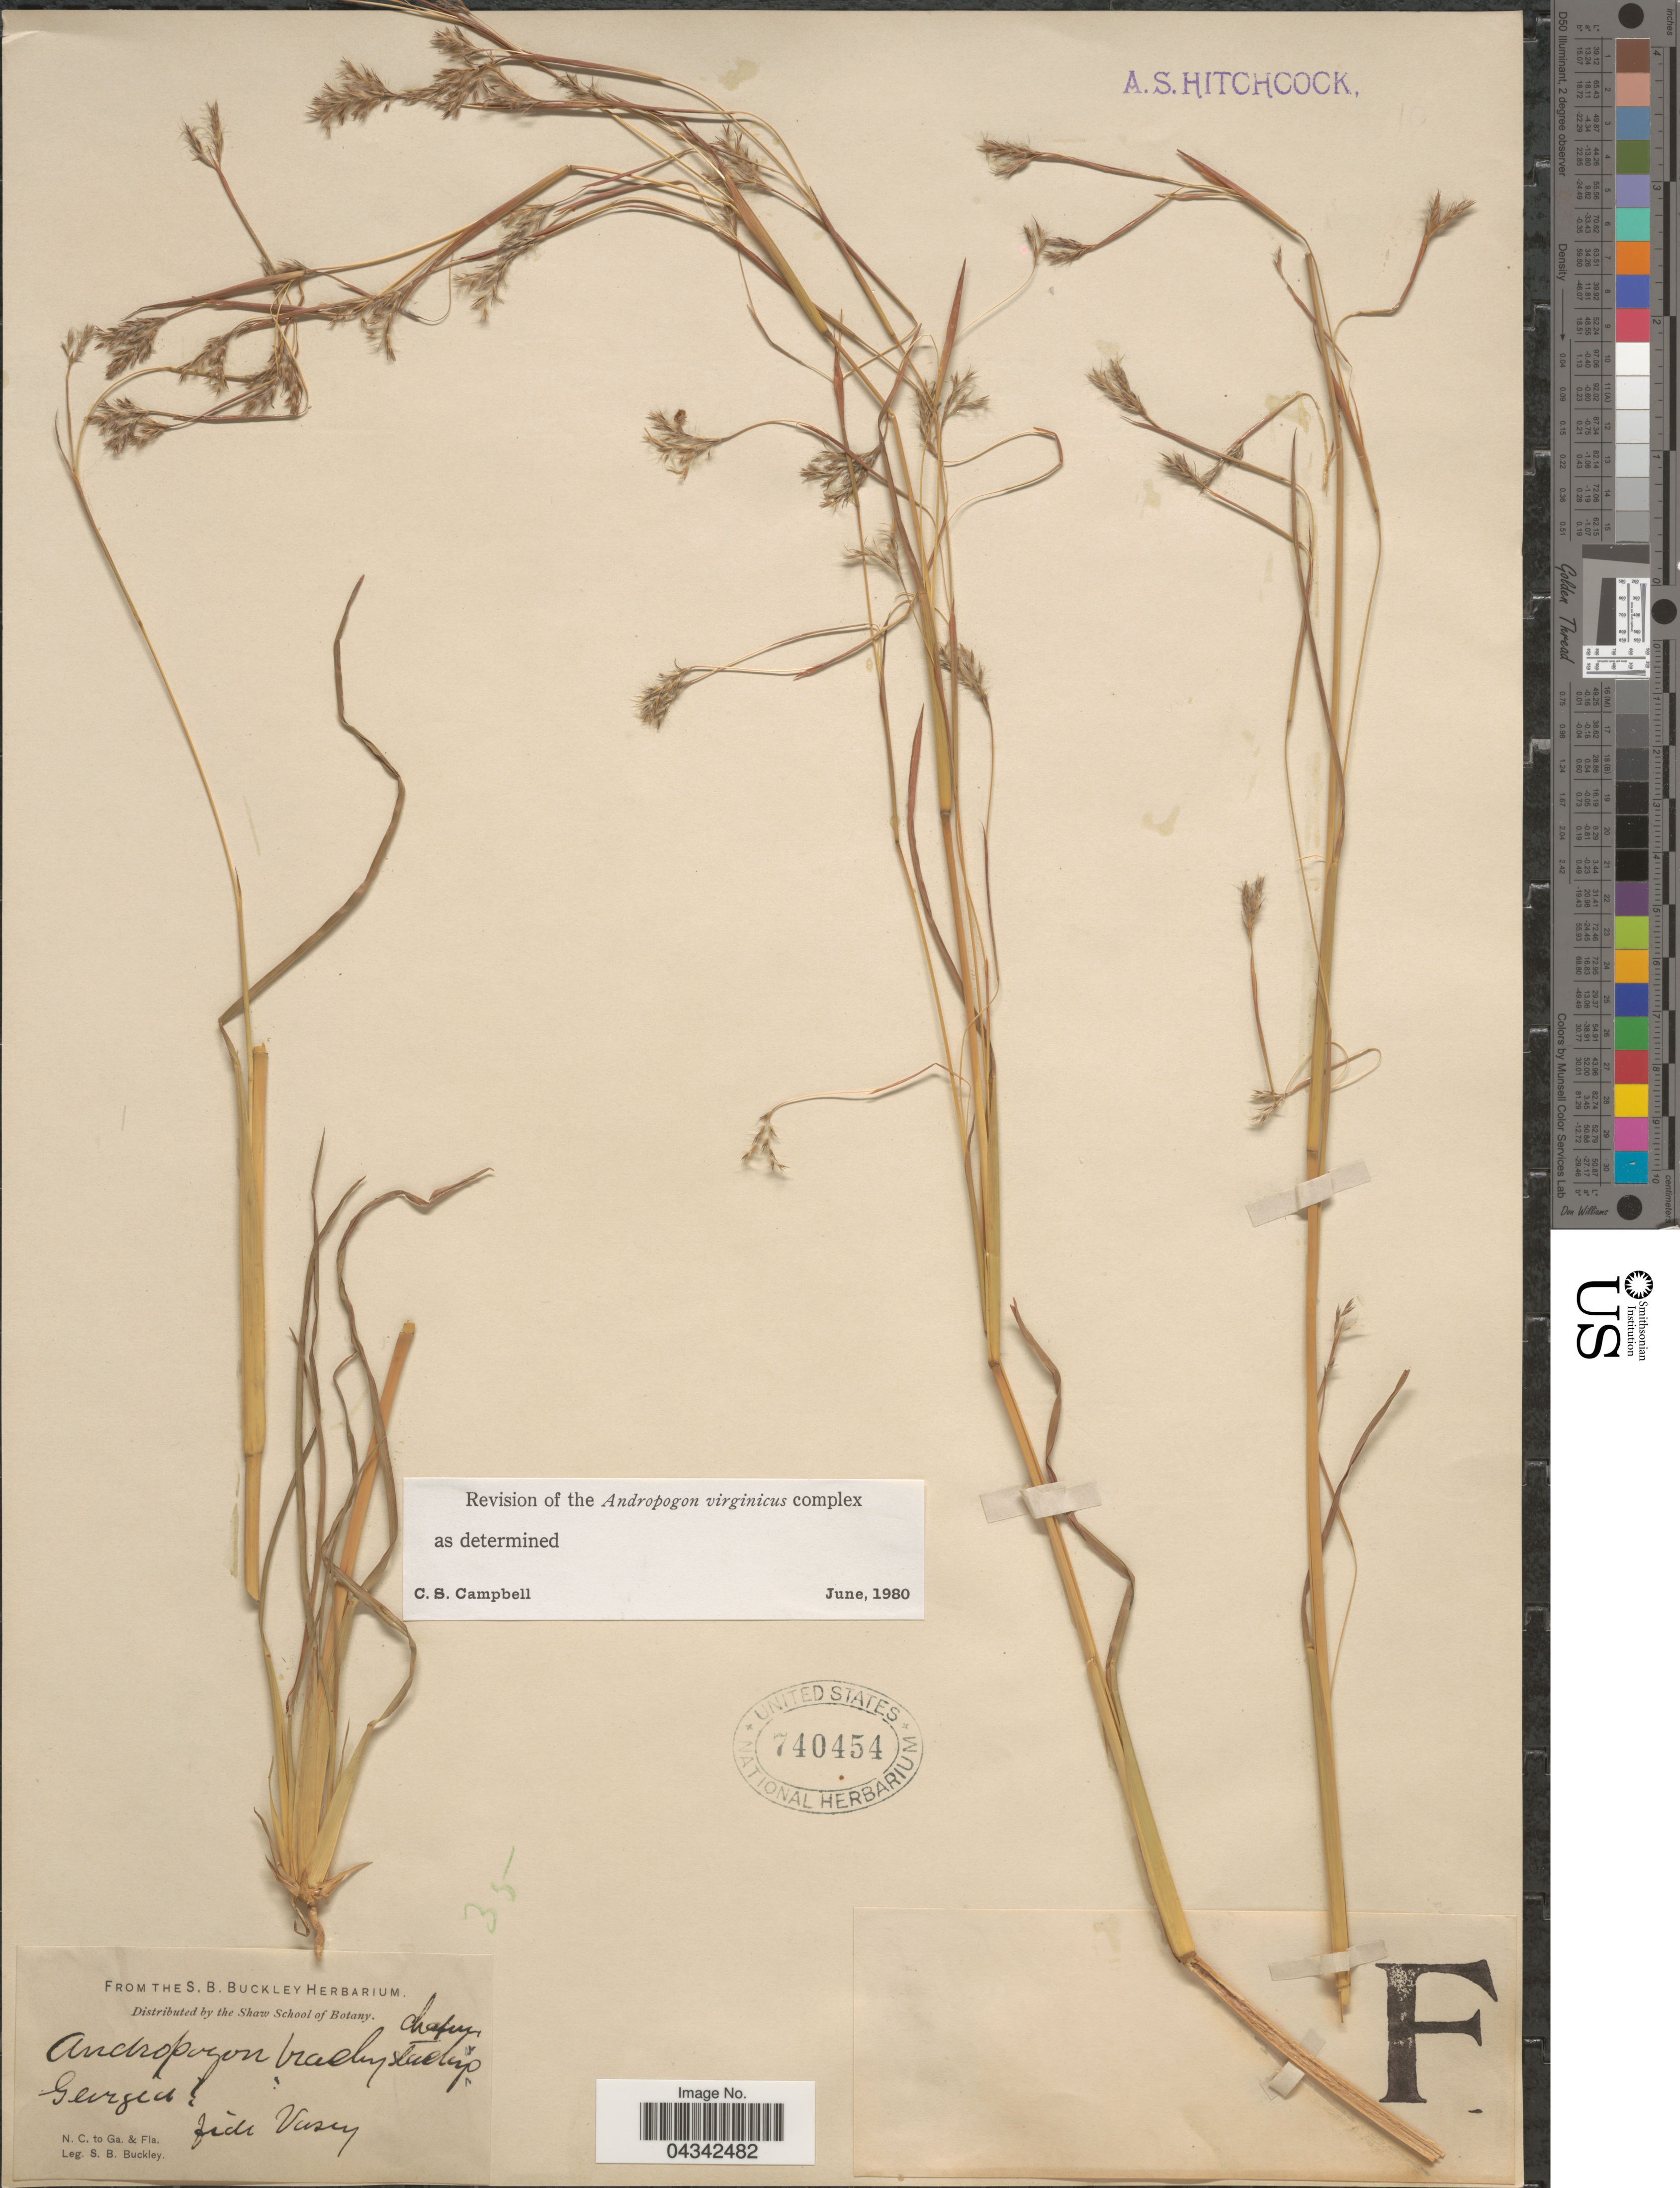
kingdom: Plantae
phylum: Tracheophyta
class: Liliopsida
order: Poales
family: Poaceae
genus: Andropogon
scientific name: Andropogon brachystachyus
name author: Chapm.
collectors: S. B. Buckley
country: United States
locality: N. C. to Ga. & Fla.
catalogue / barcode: US 740454